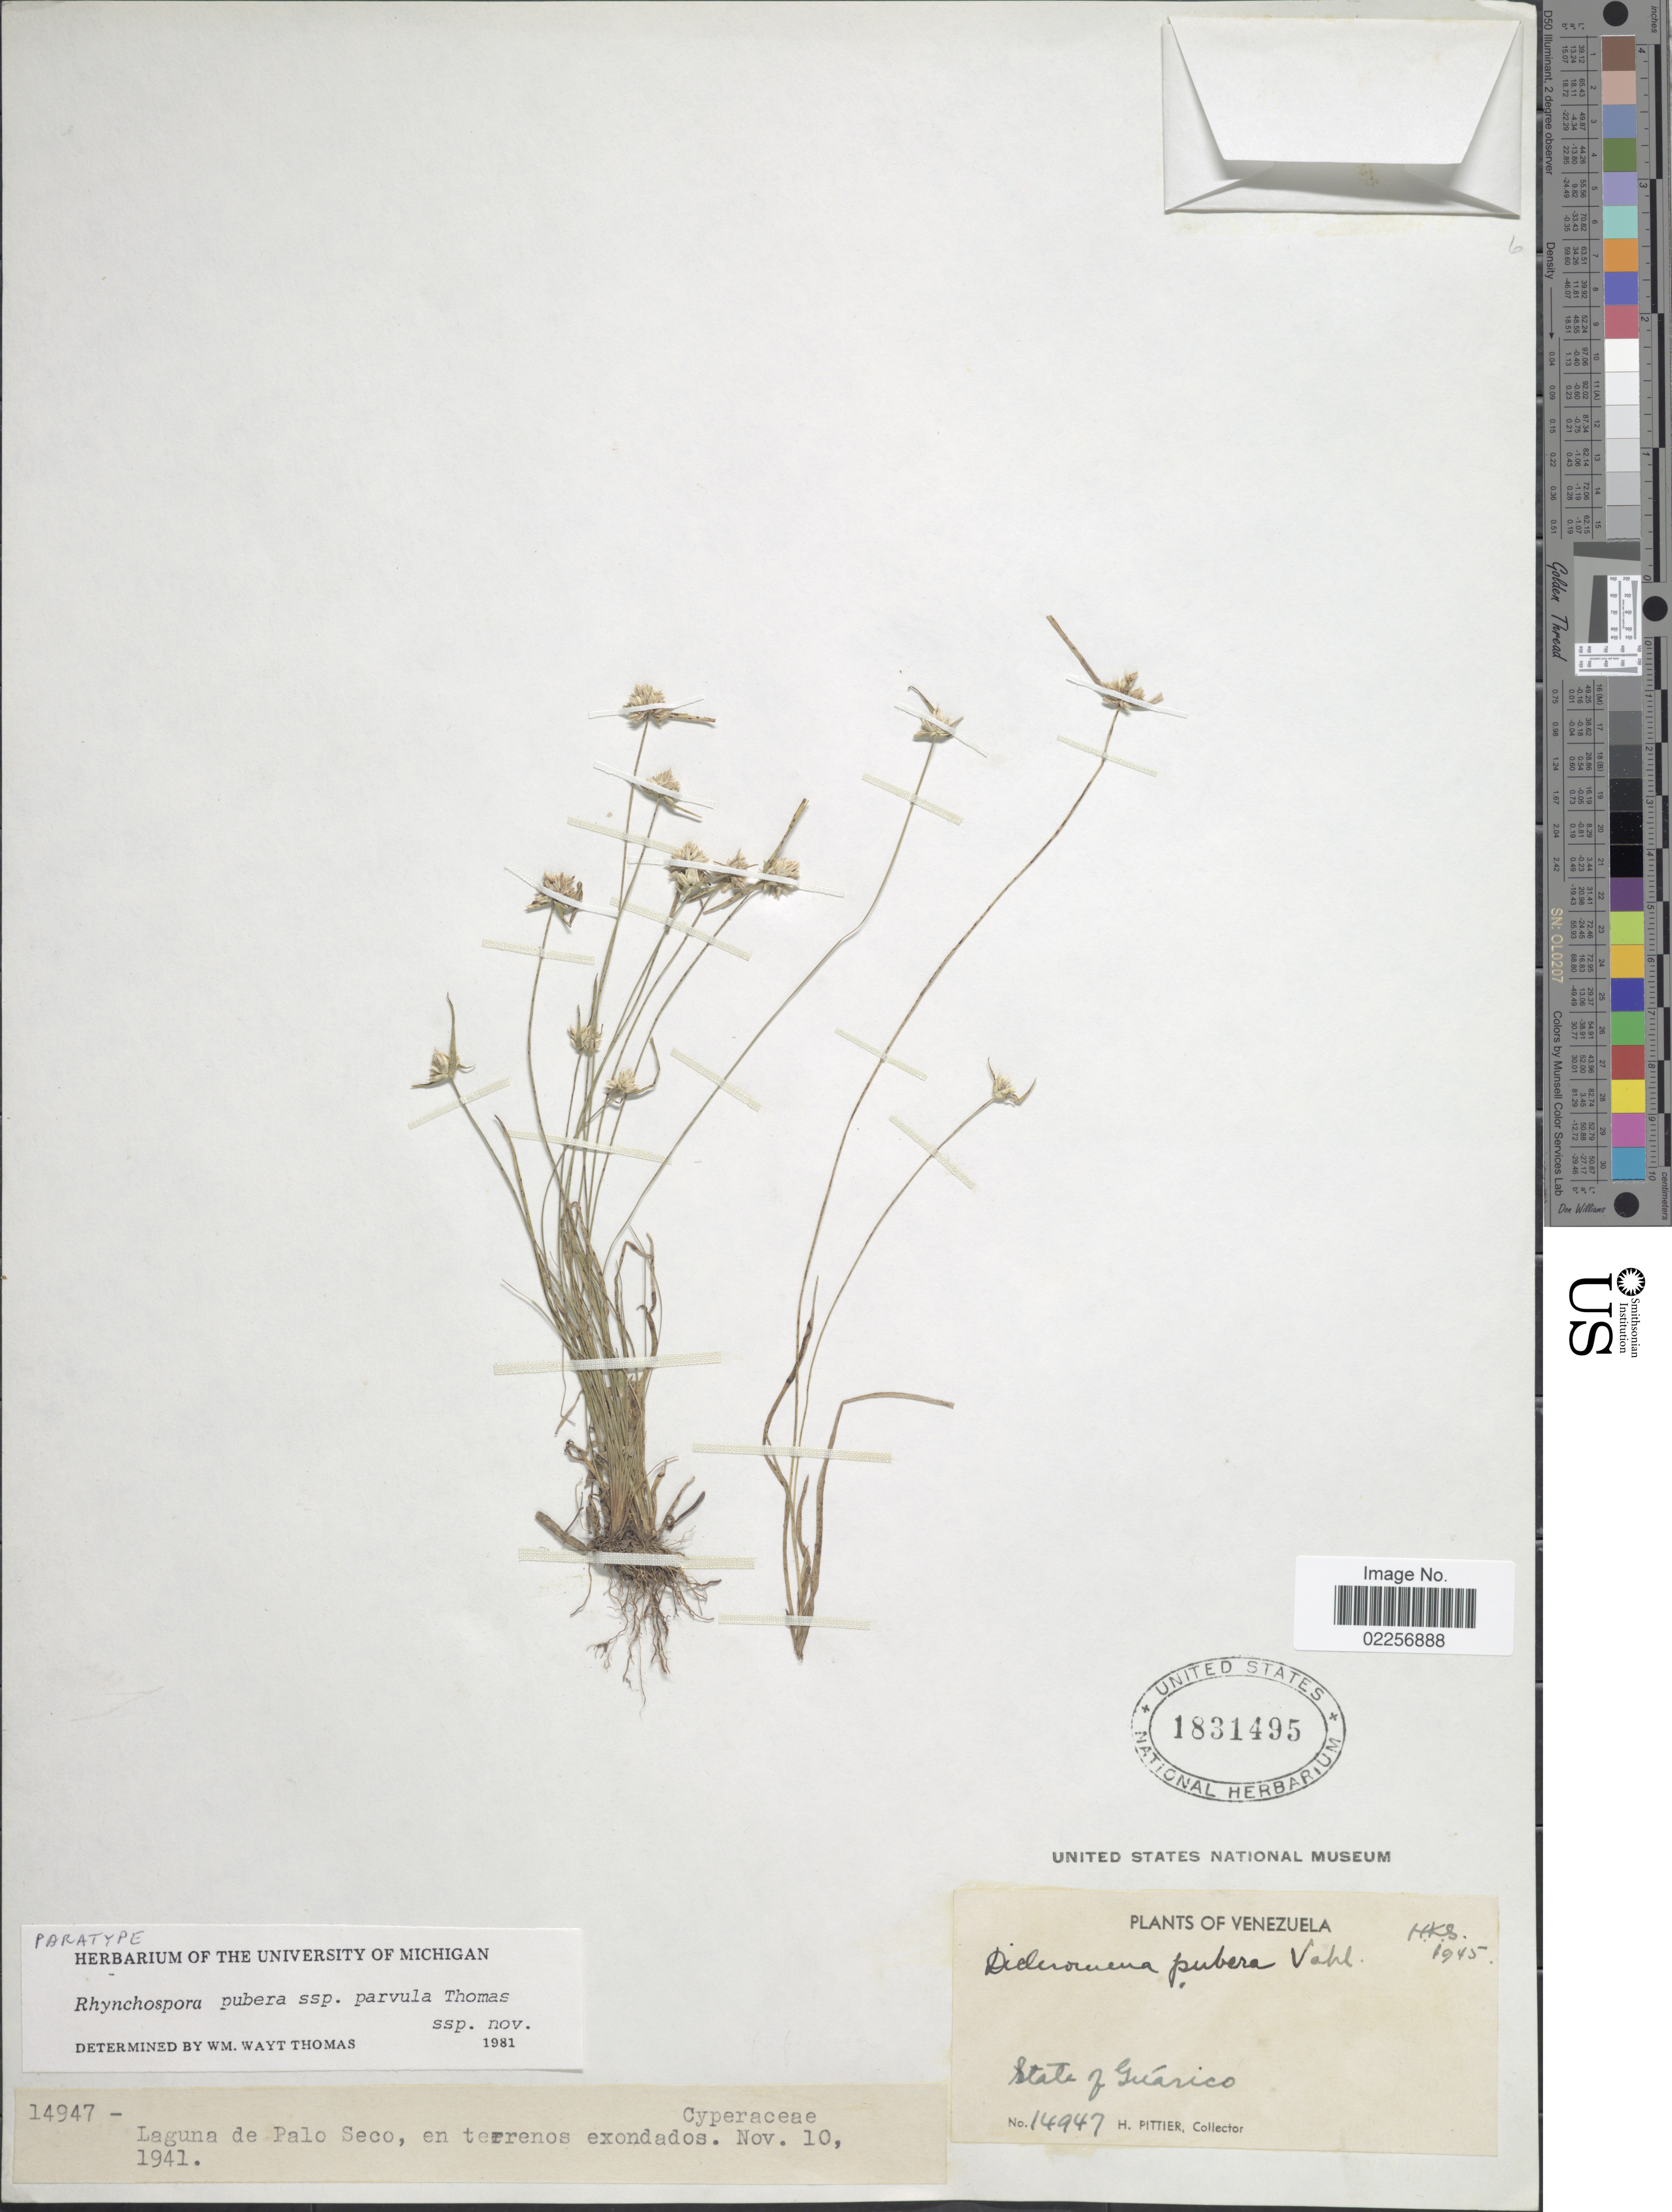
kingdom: Plantae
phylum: Tracheophyta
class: Liliopsida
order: Poales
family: Cyperaceae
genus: Rhynchospora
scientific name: Rhynchospora pubera subsp. parvula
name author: W.W. Thomas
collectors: H. F. Pittier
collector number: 14947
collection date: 1941-11-10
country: Venezuela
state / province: Guárico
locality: Laguna de Palo Seco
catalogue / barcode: US 1831495